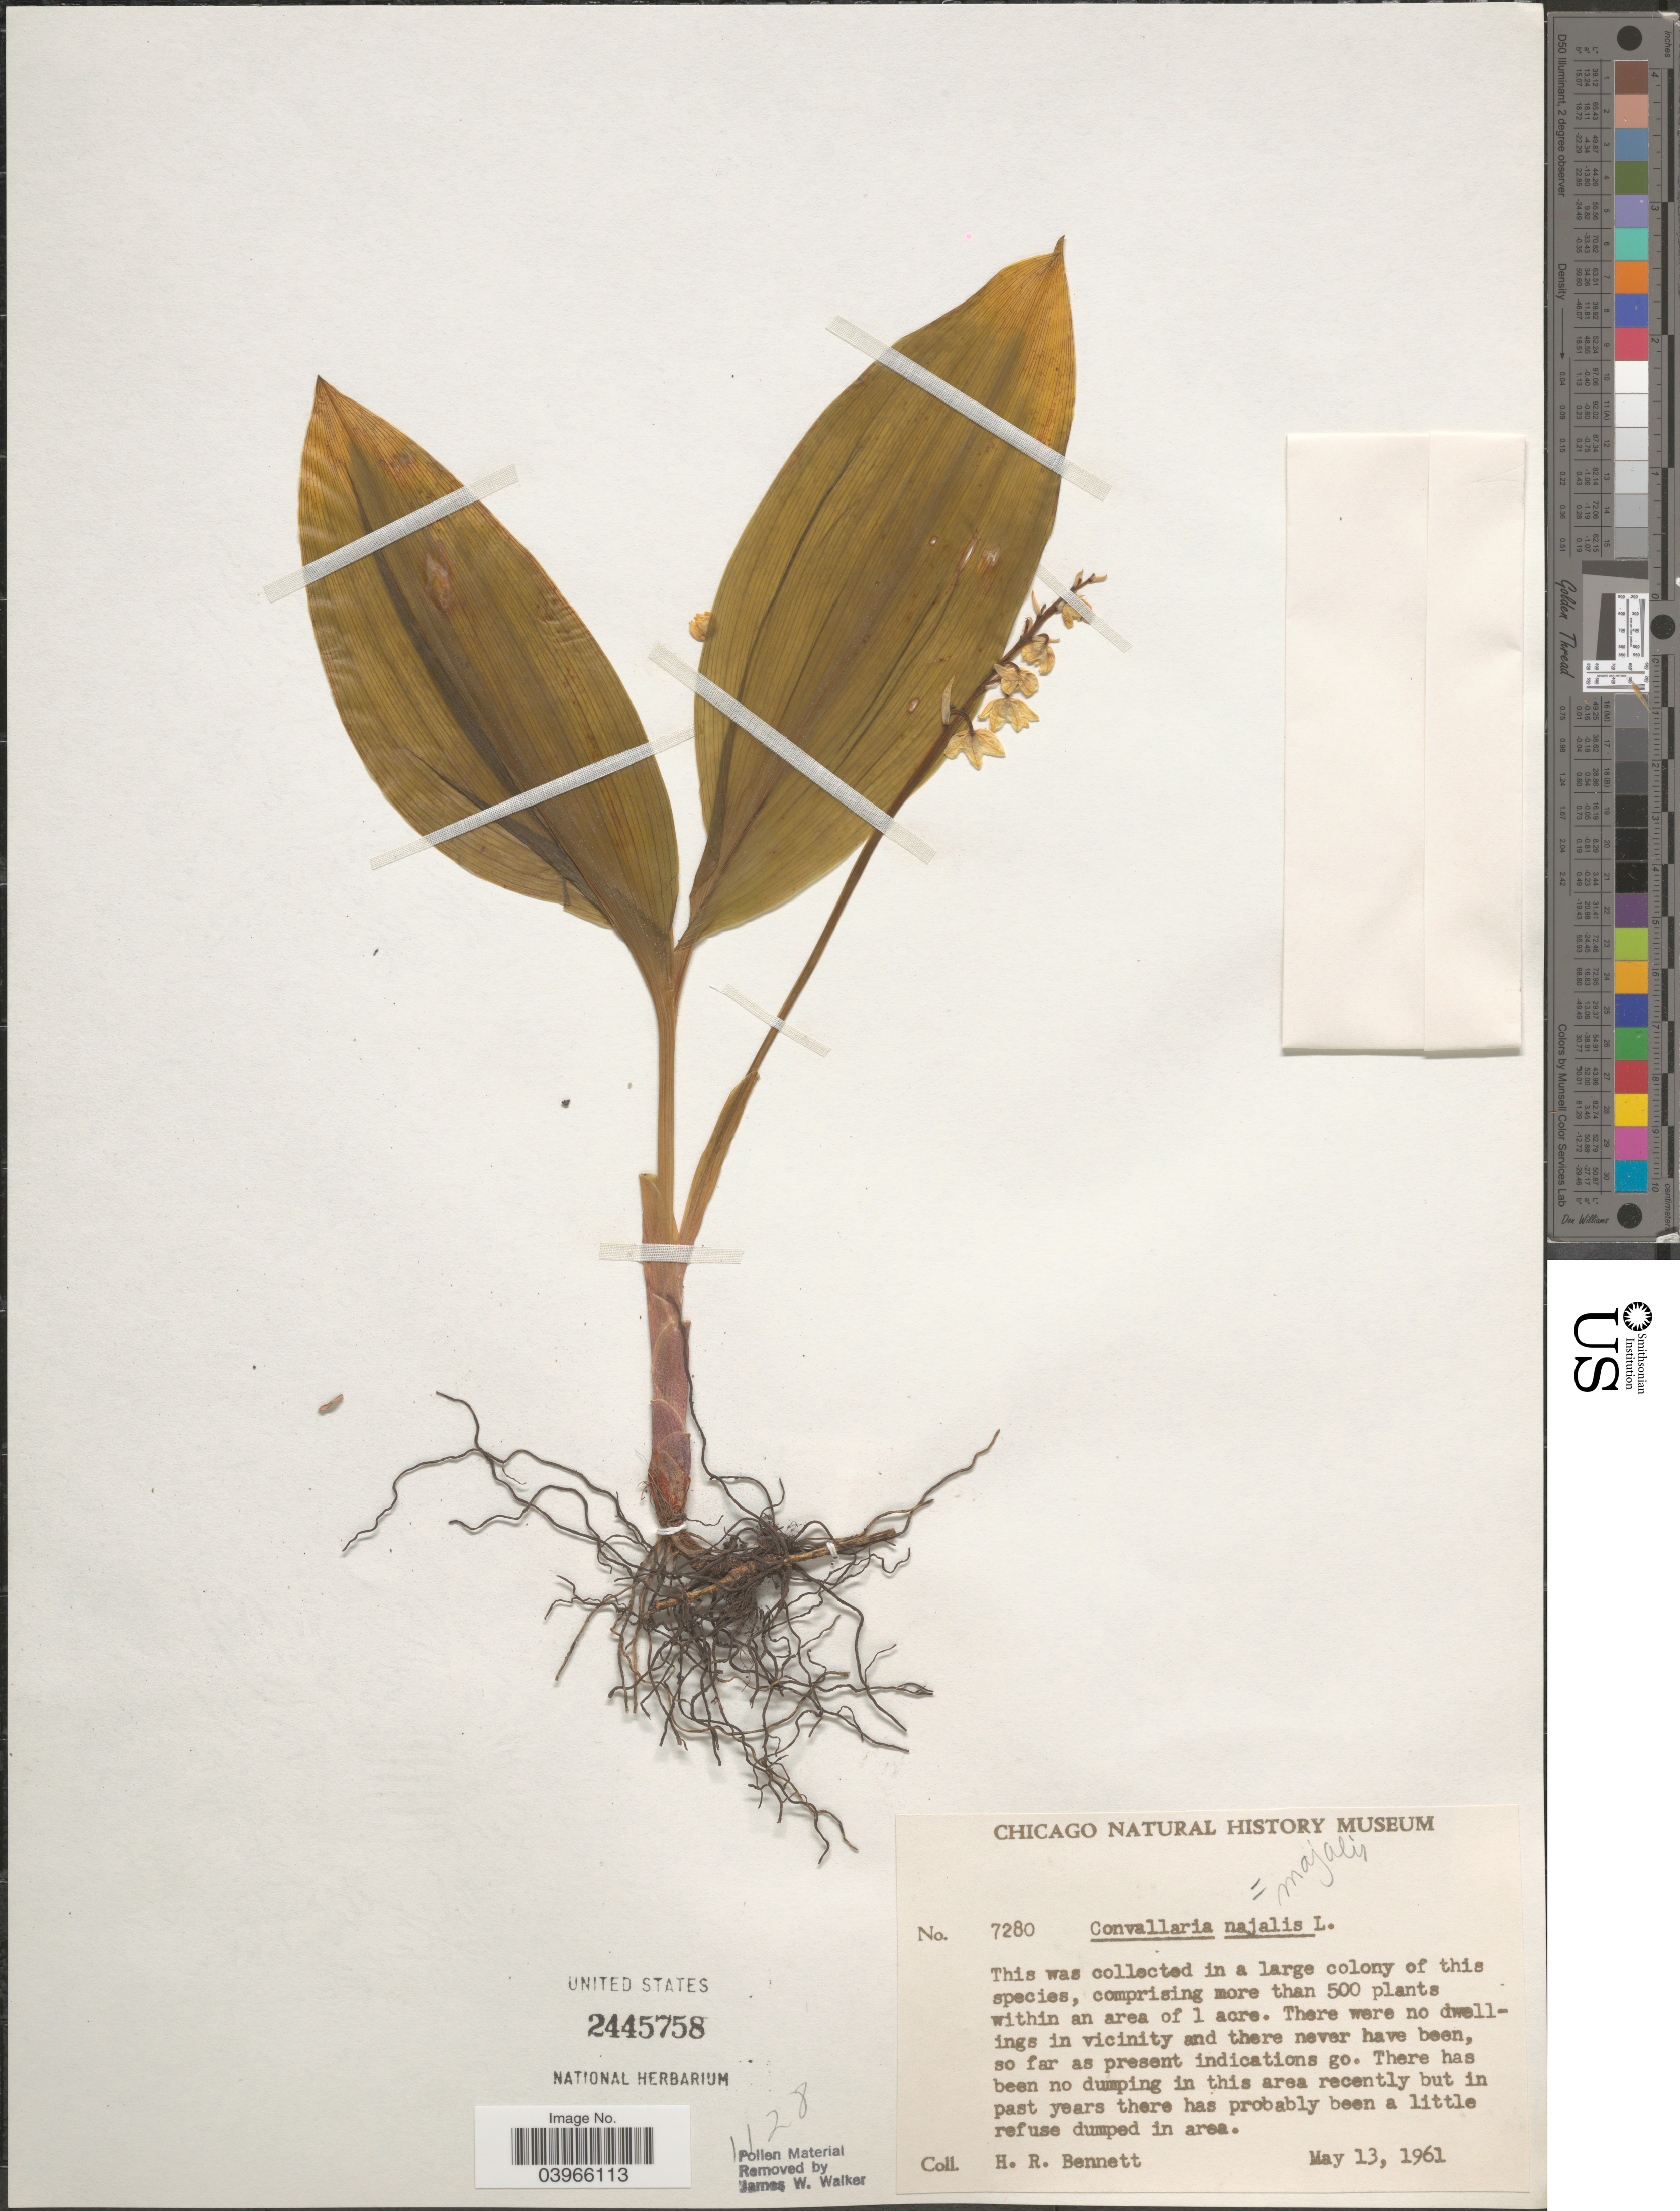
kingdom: Plantae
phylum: Tracheophyta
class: Liliopsida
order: Asparagales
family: Asparagaceae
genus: Convallaria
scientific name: Convallaria majalis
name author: L.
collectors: H. R. Bennett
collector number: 7280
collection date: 1961-05-13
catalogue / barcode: US 2445758